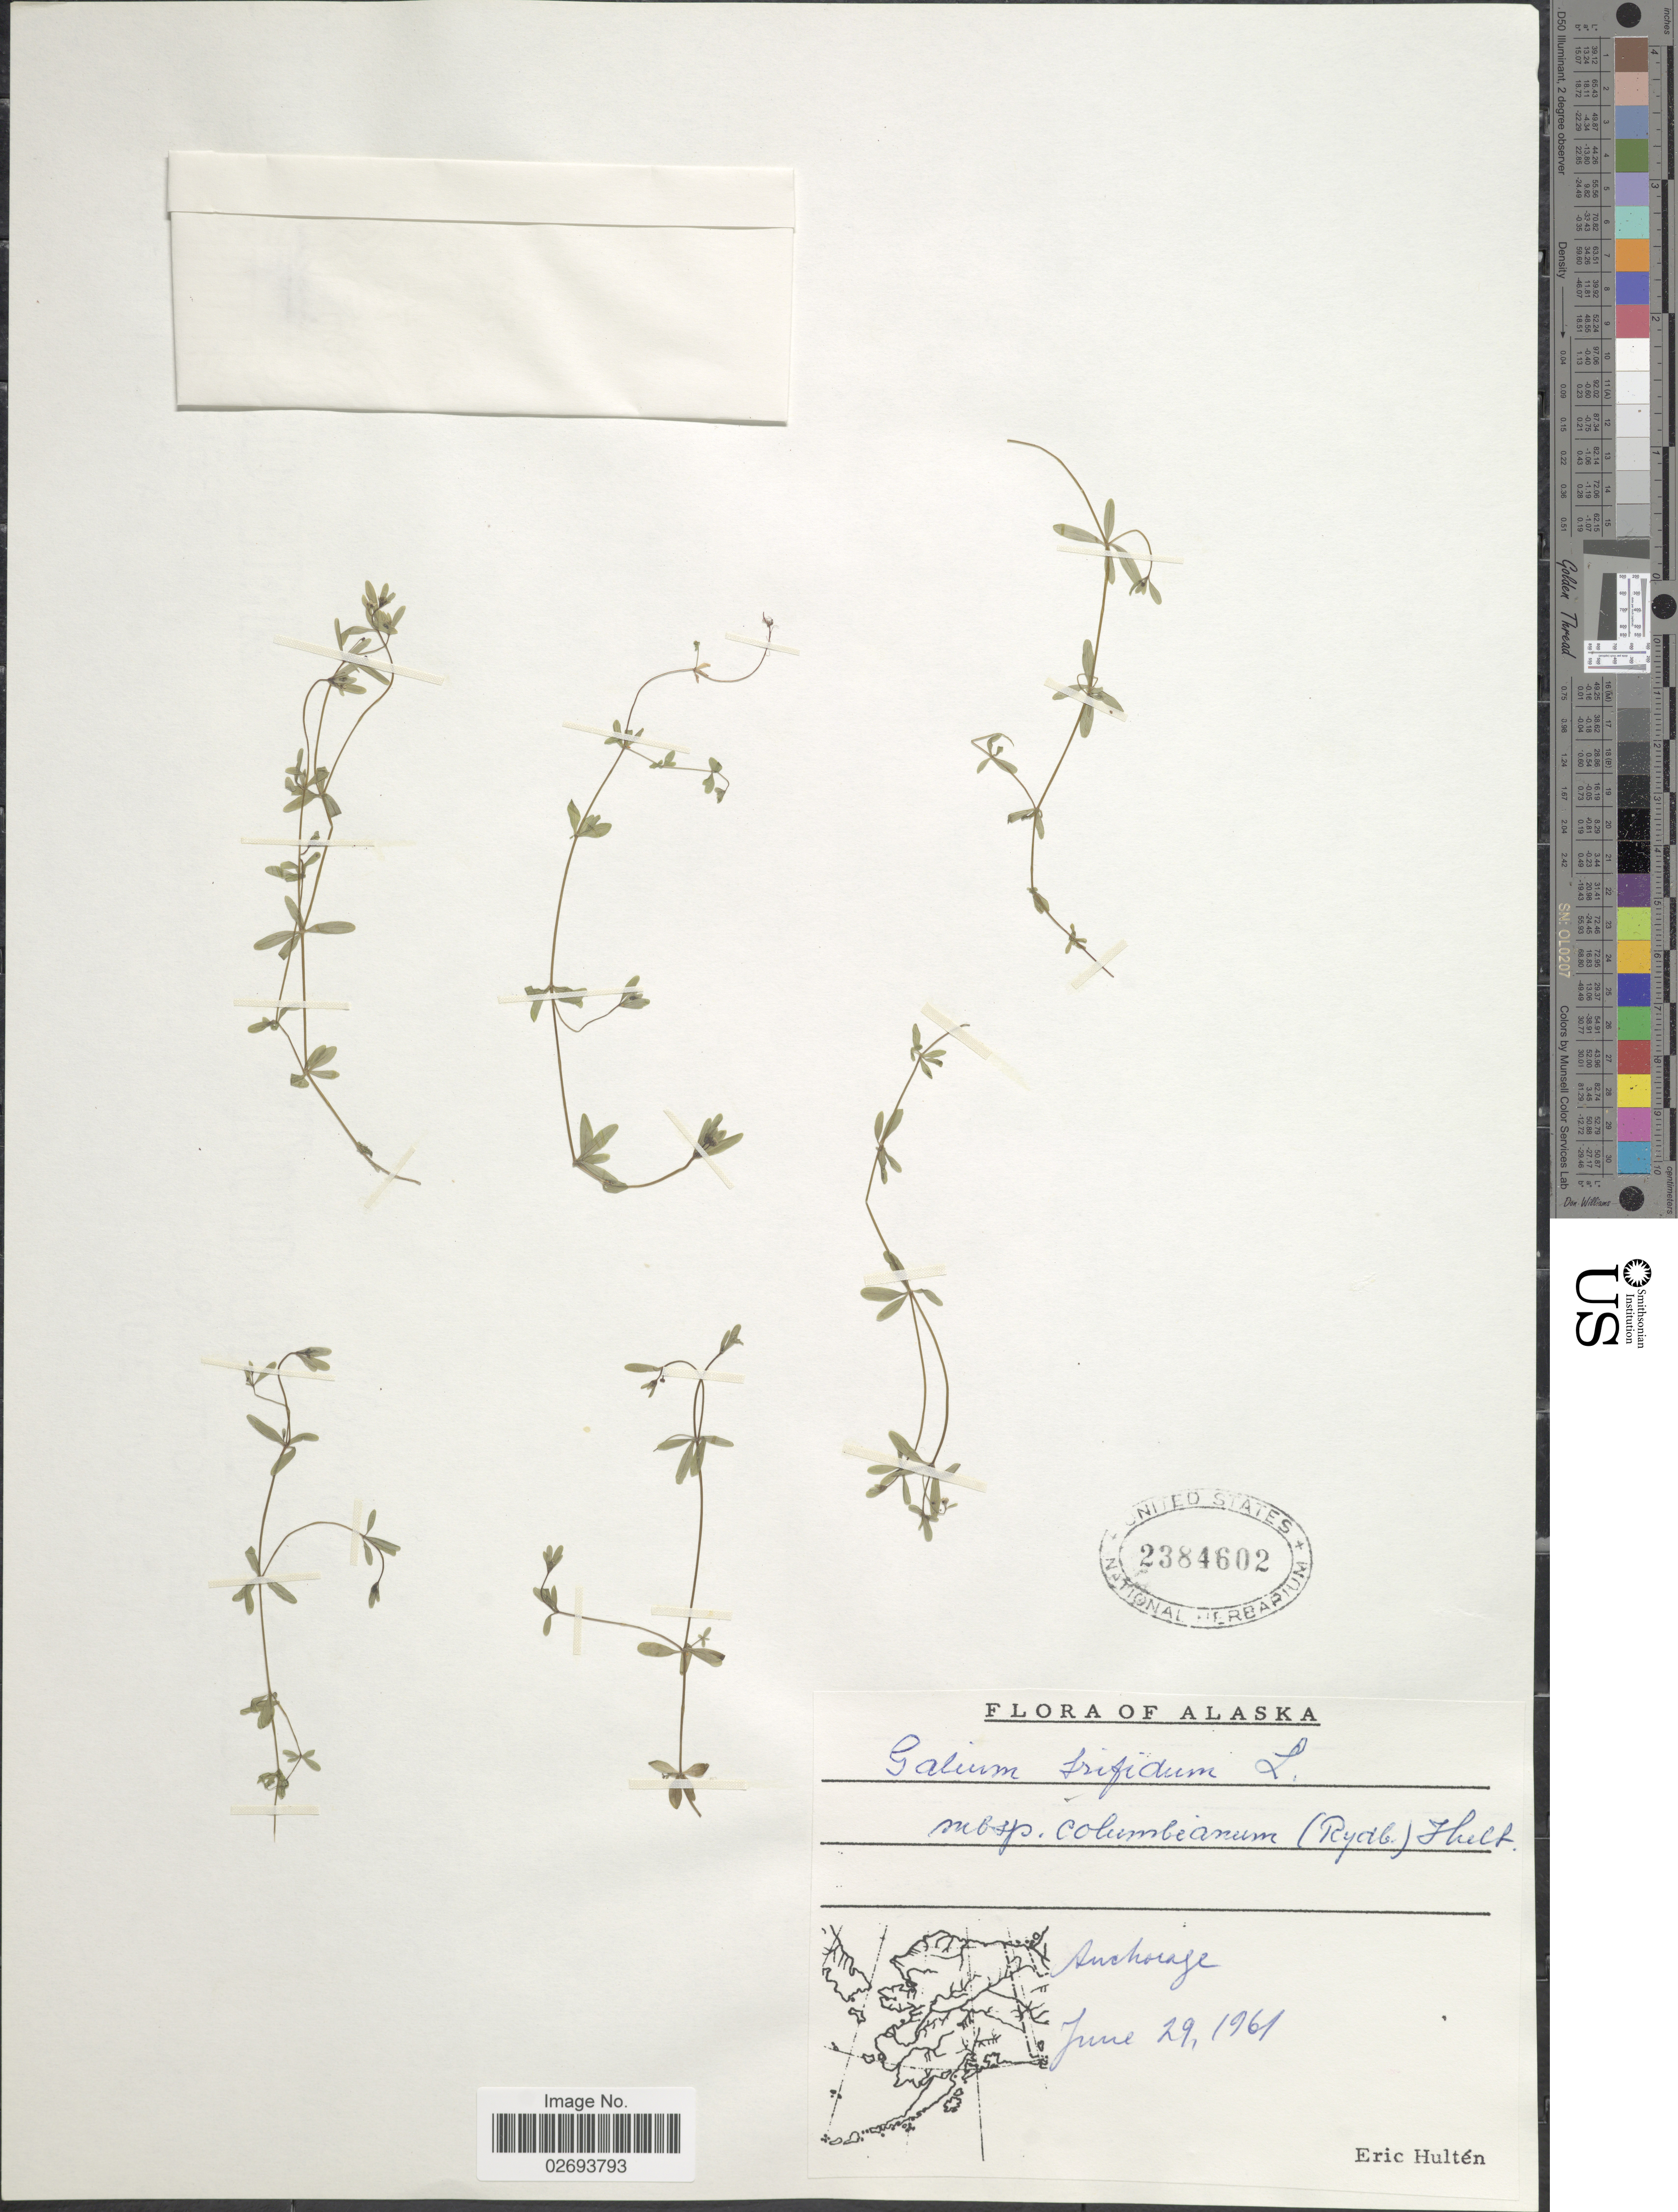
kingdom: Plantae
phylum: Tracheophyta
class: Magnoliopsida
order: Gentianales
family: Rubiaceae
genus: Galium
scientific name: Galium trifidum subsp. columbianum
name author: (Rydb.) Hultén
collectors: E. G. Hultén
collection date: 1961-06-29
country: United States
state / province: Alaska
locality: Anchorage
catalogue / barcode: US 2384602